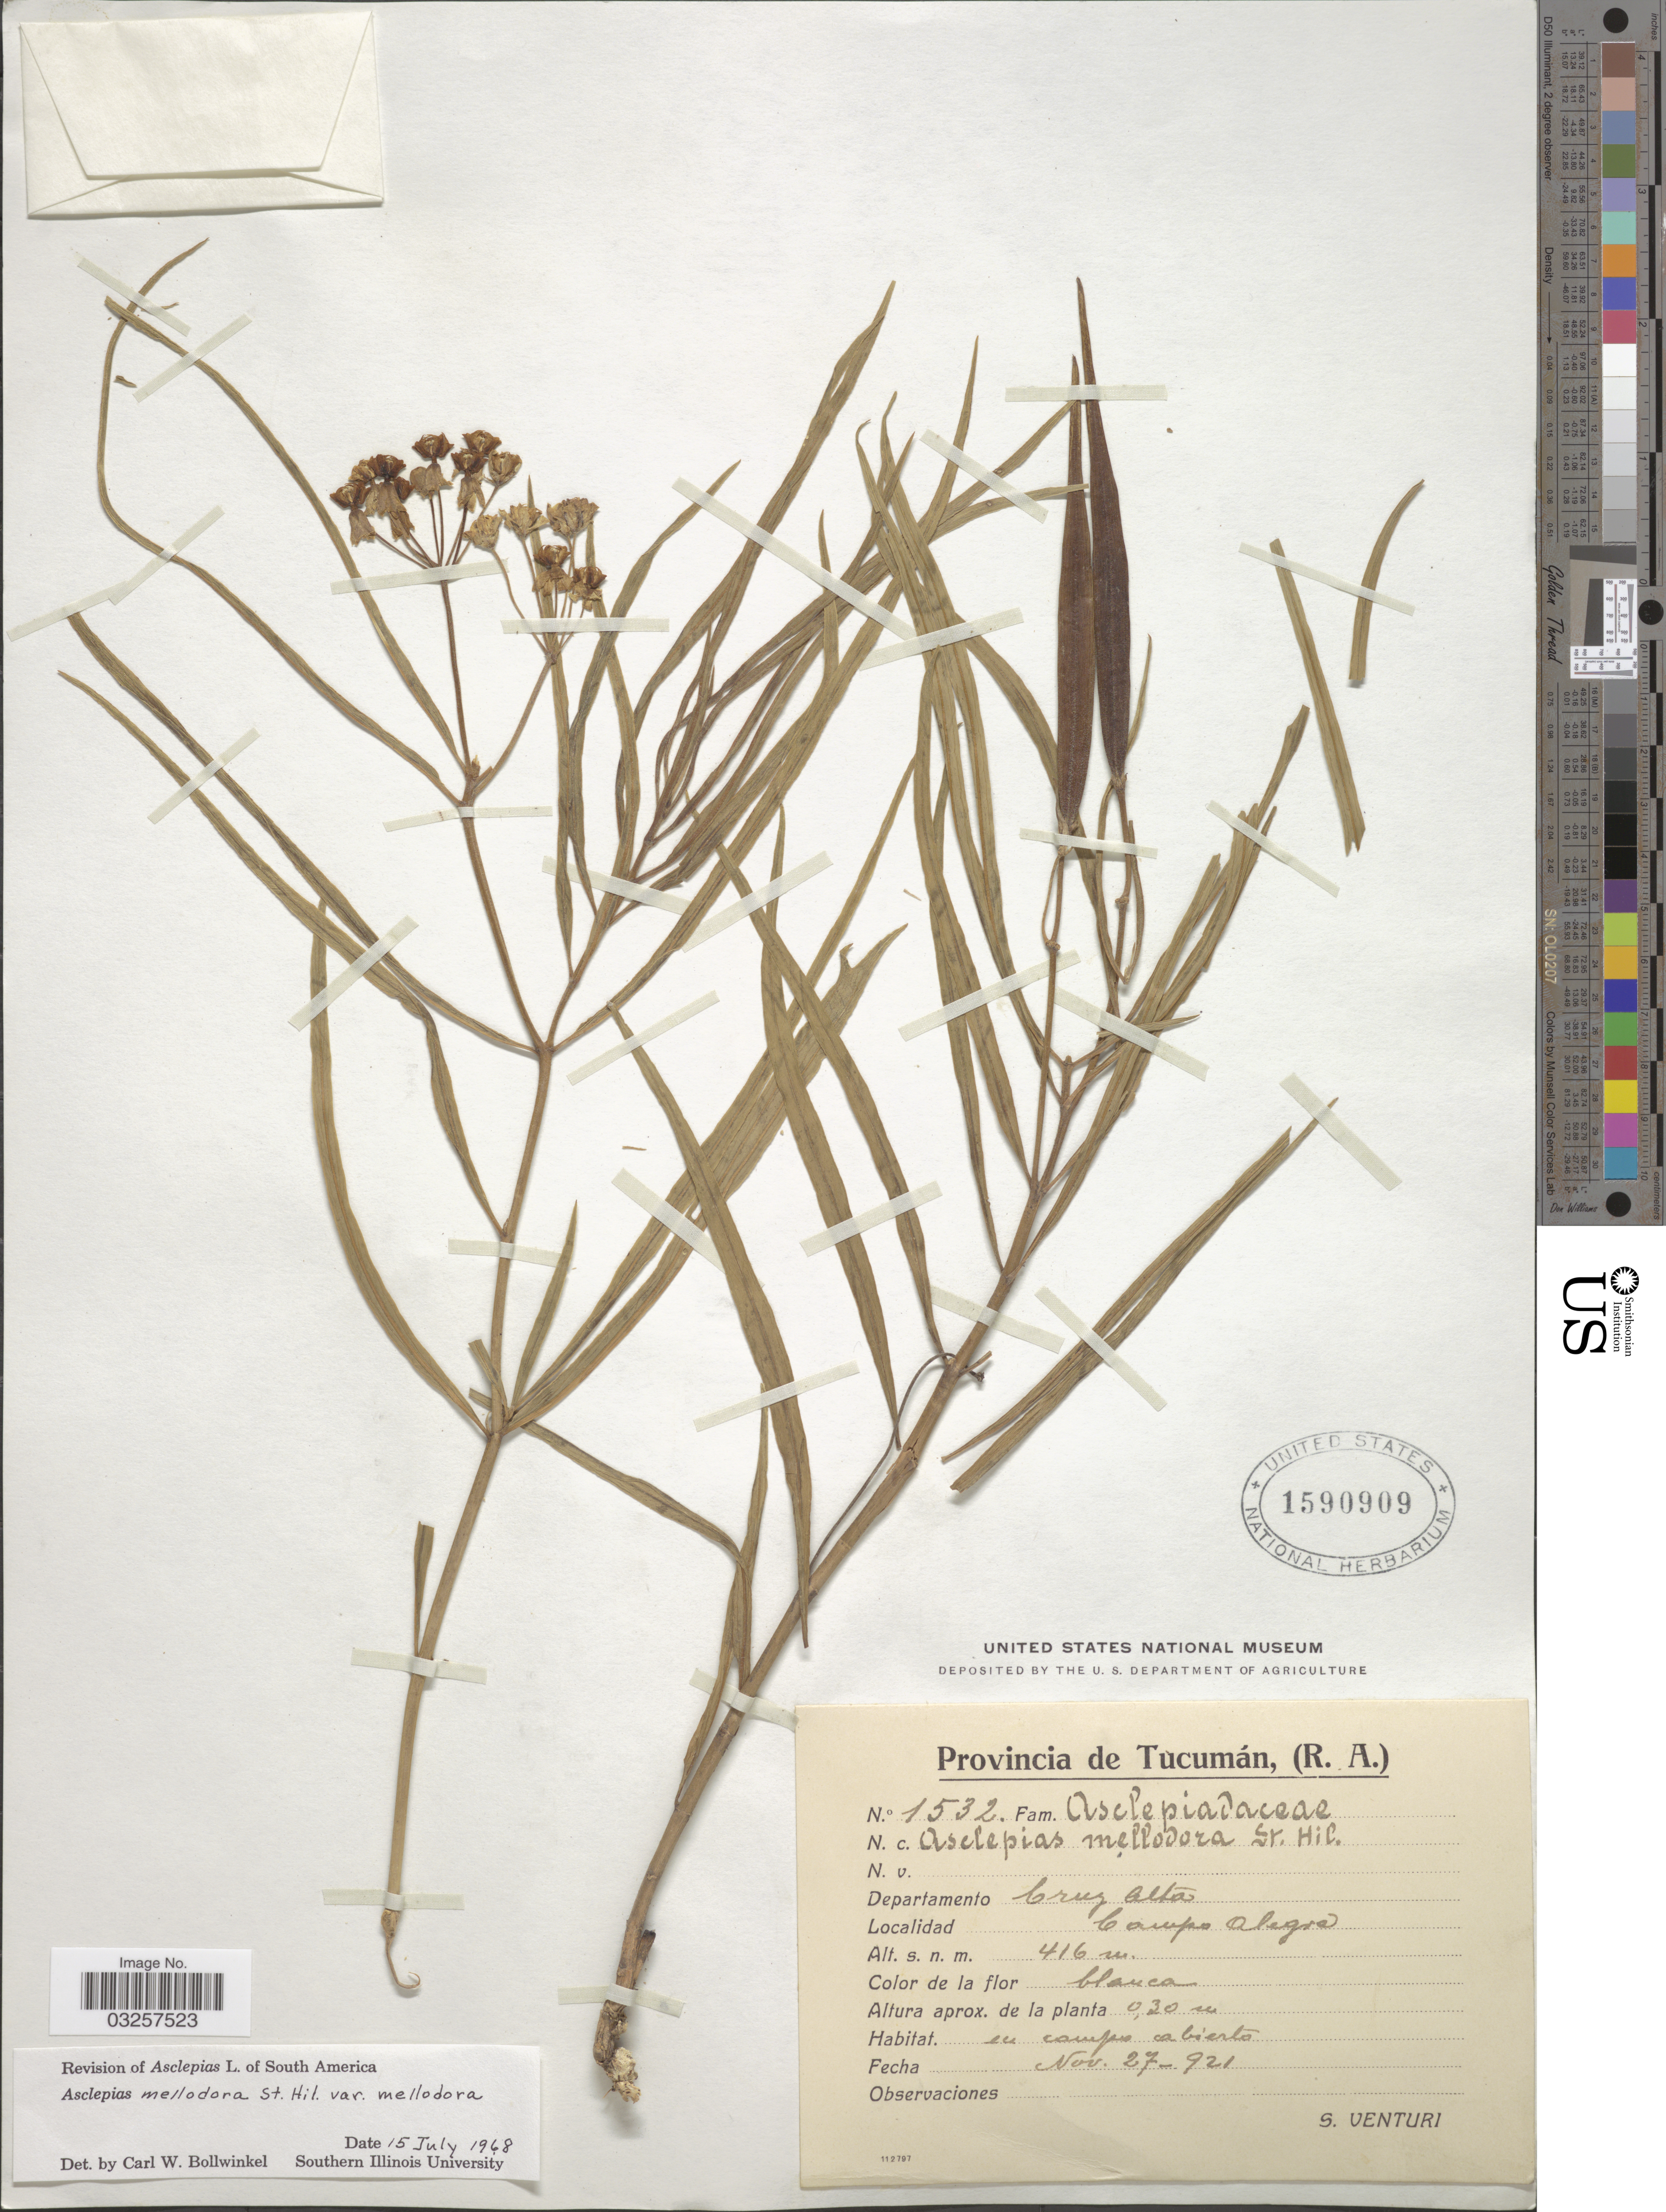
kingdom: Plantae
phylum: Tracheophyta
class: Magnoliopsida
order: Gentianales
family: Apocynaceae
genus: Asclepias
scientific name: Asclepias mellodora var. mellodora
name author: A. St.-Hil.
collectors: S. Venturi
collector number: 1532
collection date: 1921-11-27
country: Argentina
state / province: Tucuman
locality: Provincia de Tucumán. Departamento Cruz Alta. Campo Alegre.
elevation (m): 416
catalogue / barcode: US 1590909